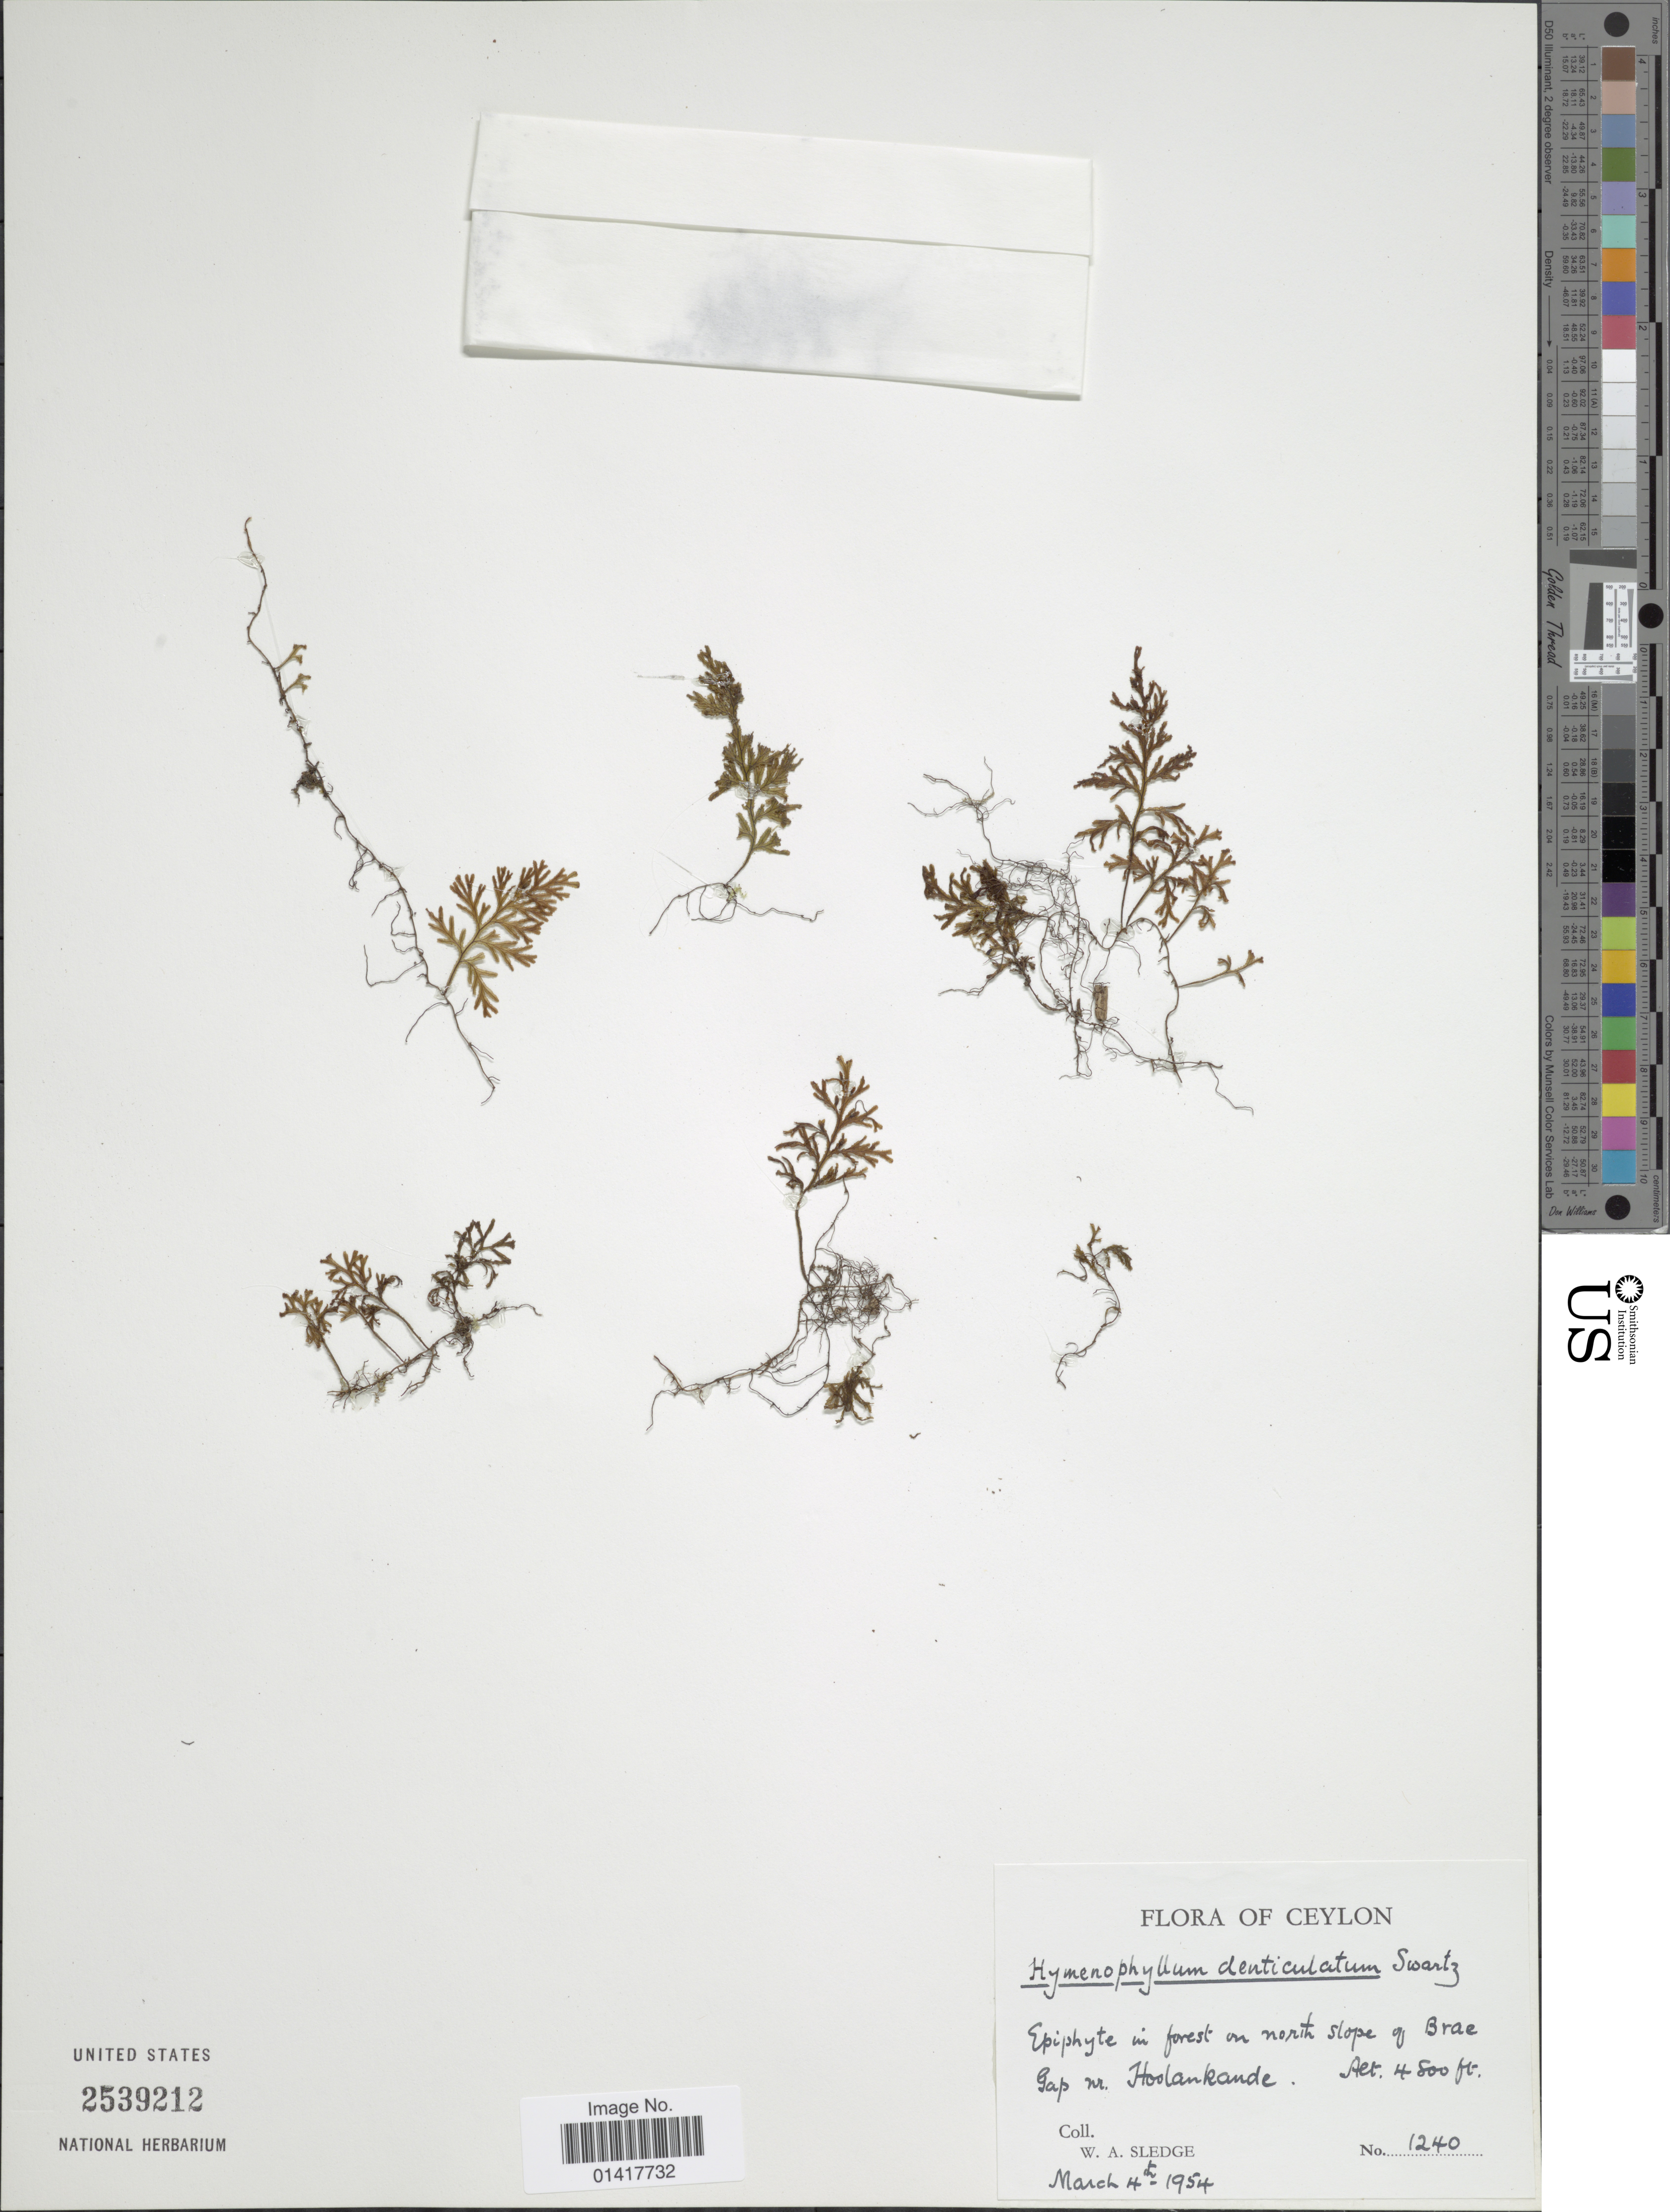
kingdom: Plantae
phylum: Tracheophyta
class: Polypodiopsida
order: Hymenophyllales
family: Hymenophyllaceae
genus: Hymenophyllum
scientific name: Hymenophyllum denticulatum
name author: Sw.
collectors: W. A. Sledge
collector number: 1240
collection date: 1954-03-04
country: Sri Lanka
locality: Ceylon, Epiphyte in forest on north slope of Brae Gap nr. Hoolankande [interpreted]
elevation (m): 1463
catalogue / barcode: US 2539212